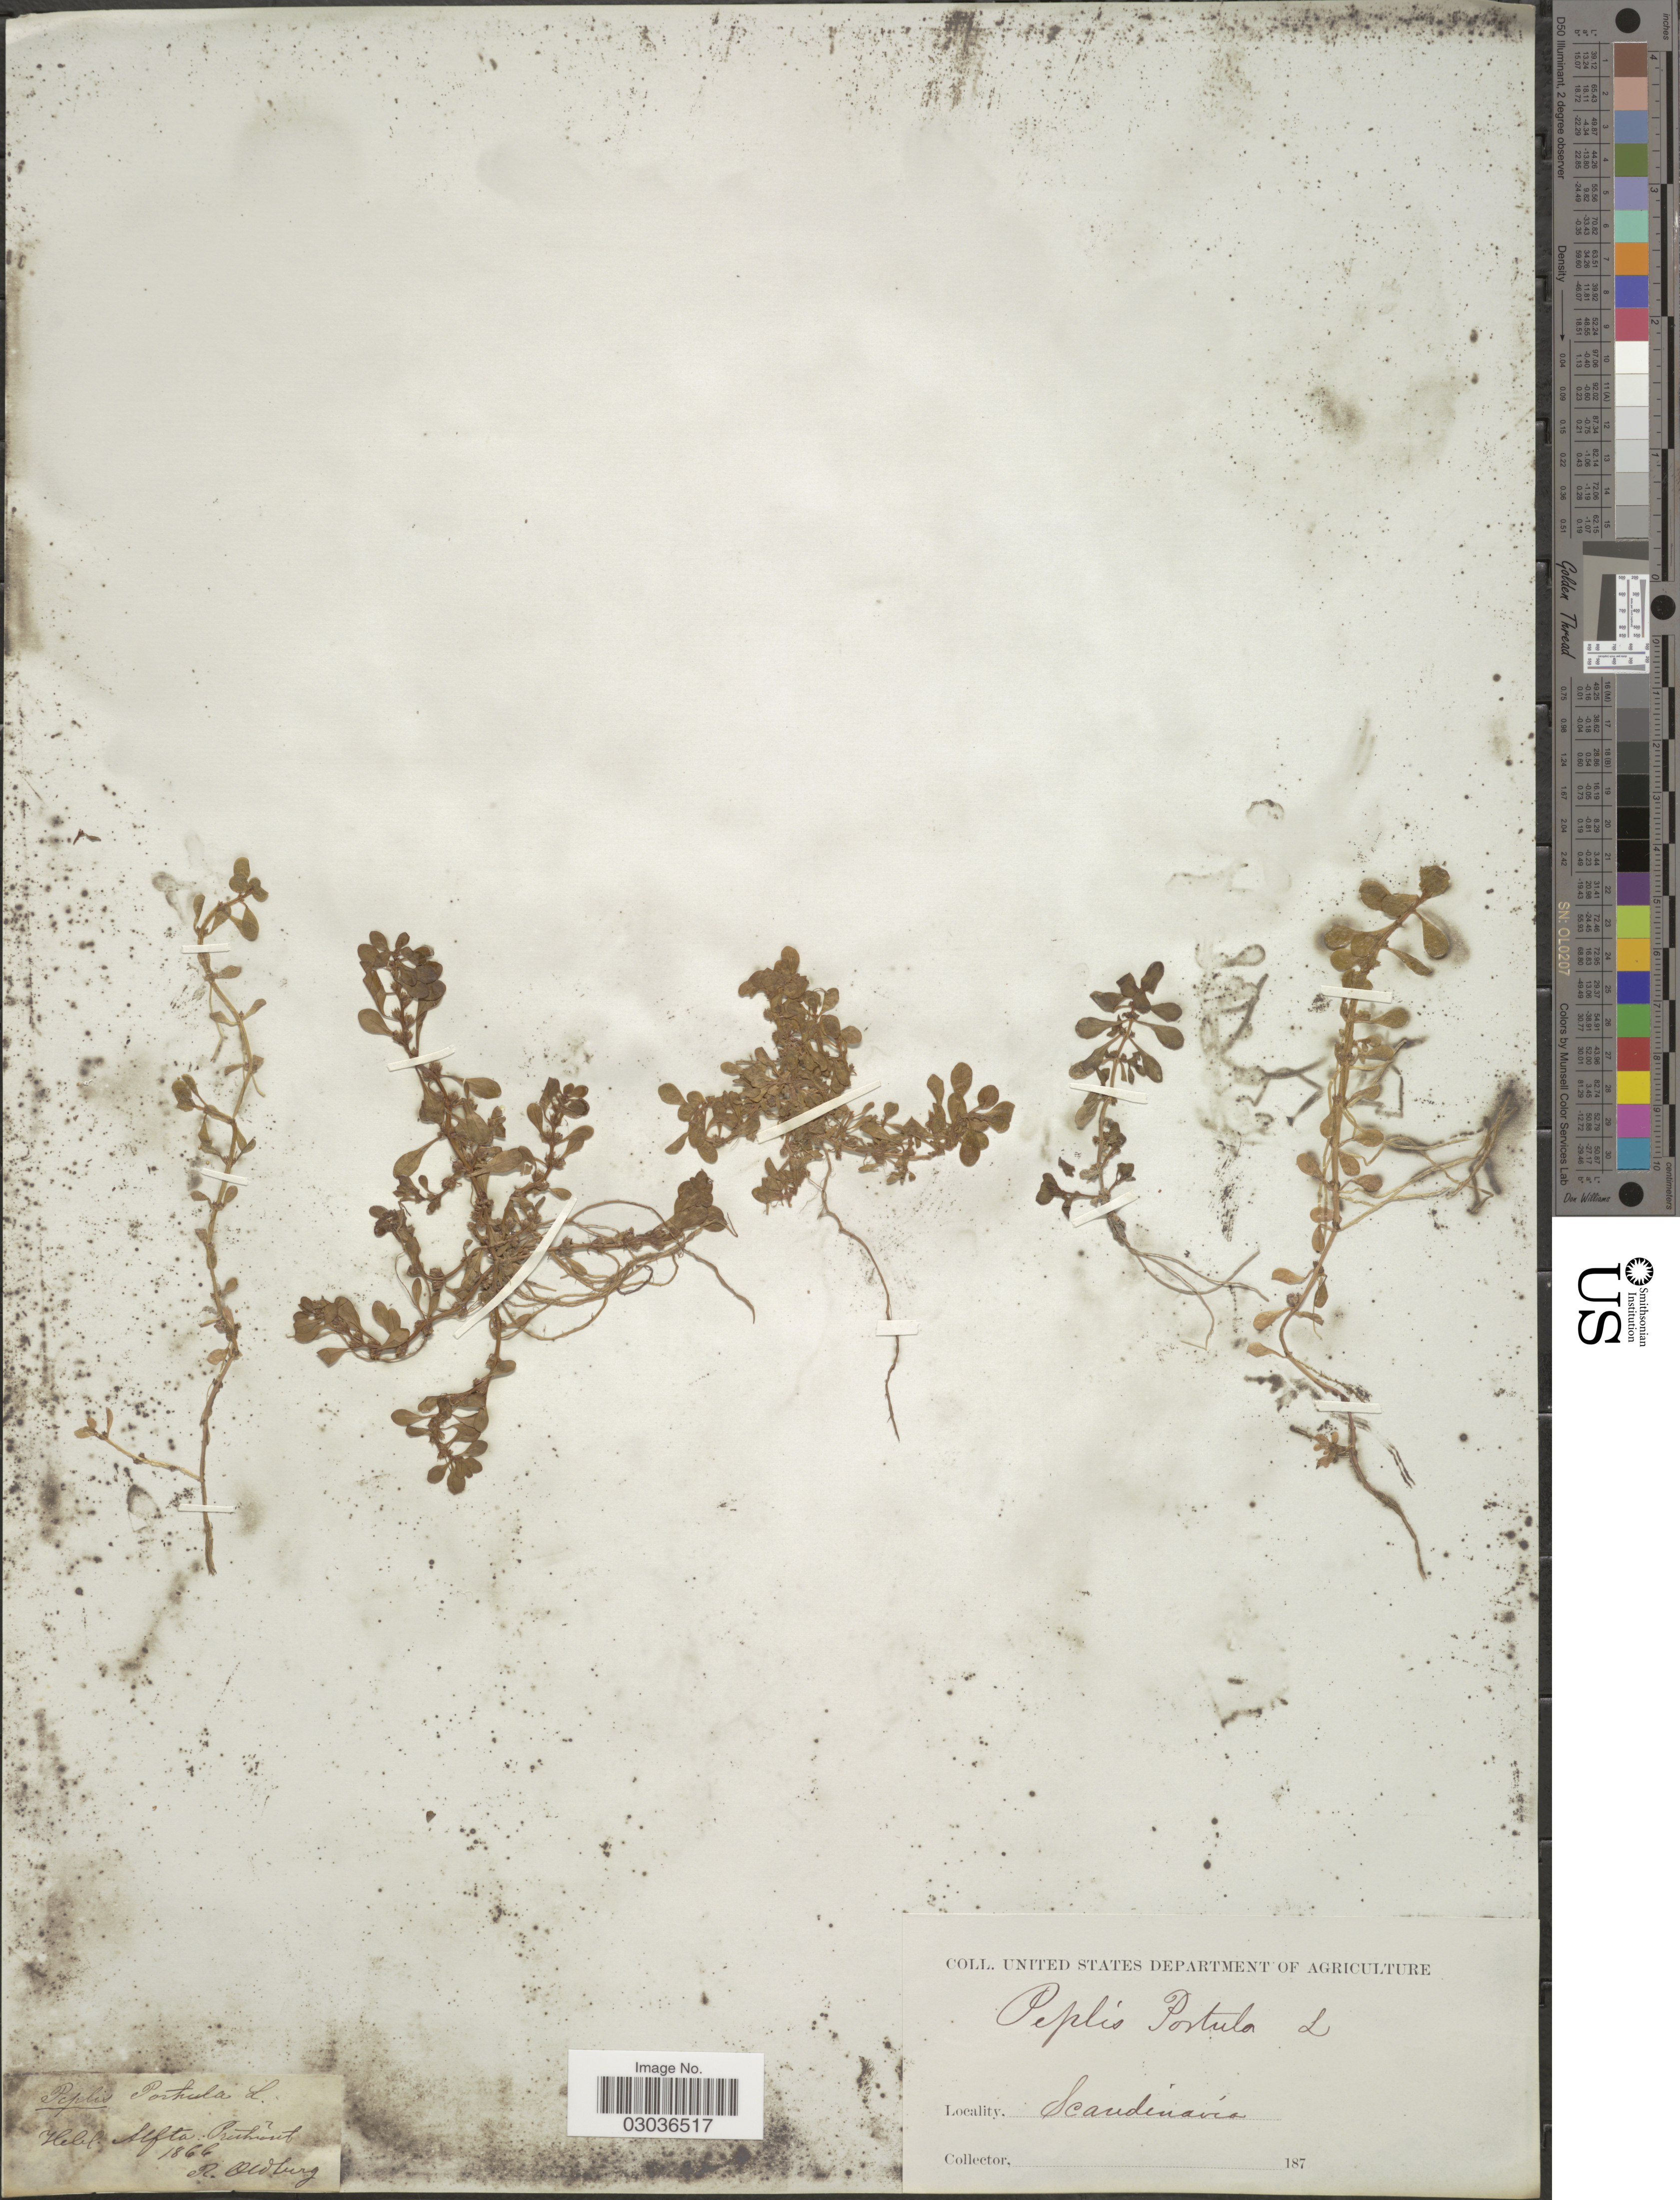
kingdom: Plantae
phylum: Tracheophyta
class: Magnoliopsida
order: Myrtales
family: Lythraceae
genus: Lythrum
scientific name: Lythrum portula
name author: (L.) D.A. Webb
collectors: R. Oldburg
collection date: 1866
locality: Alfta: Richmont [interpreted]. Scandinavia.